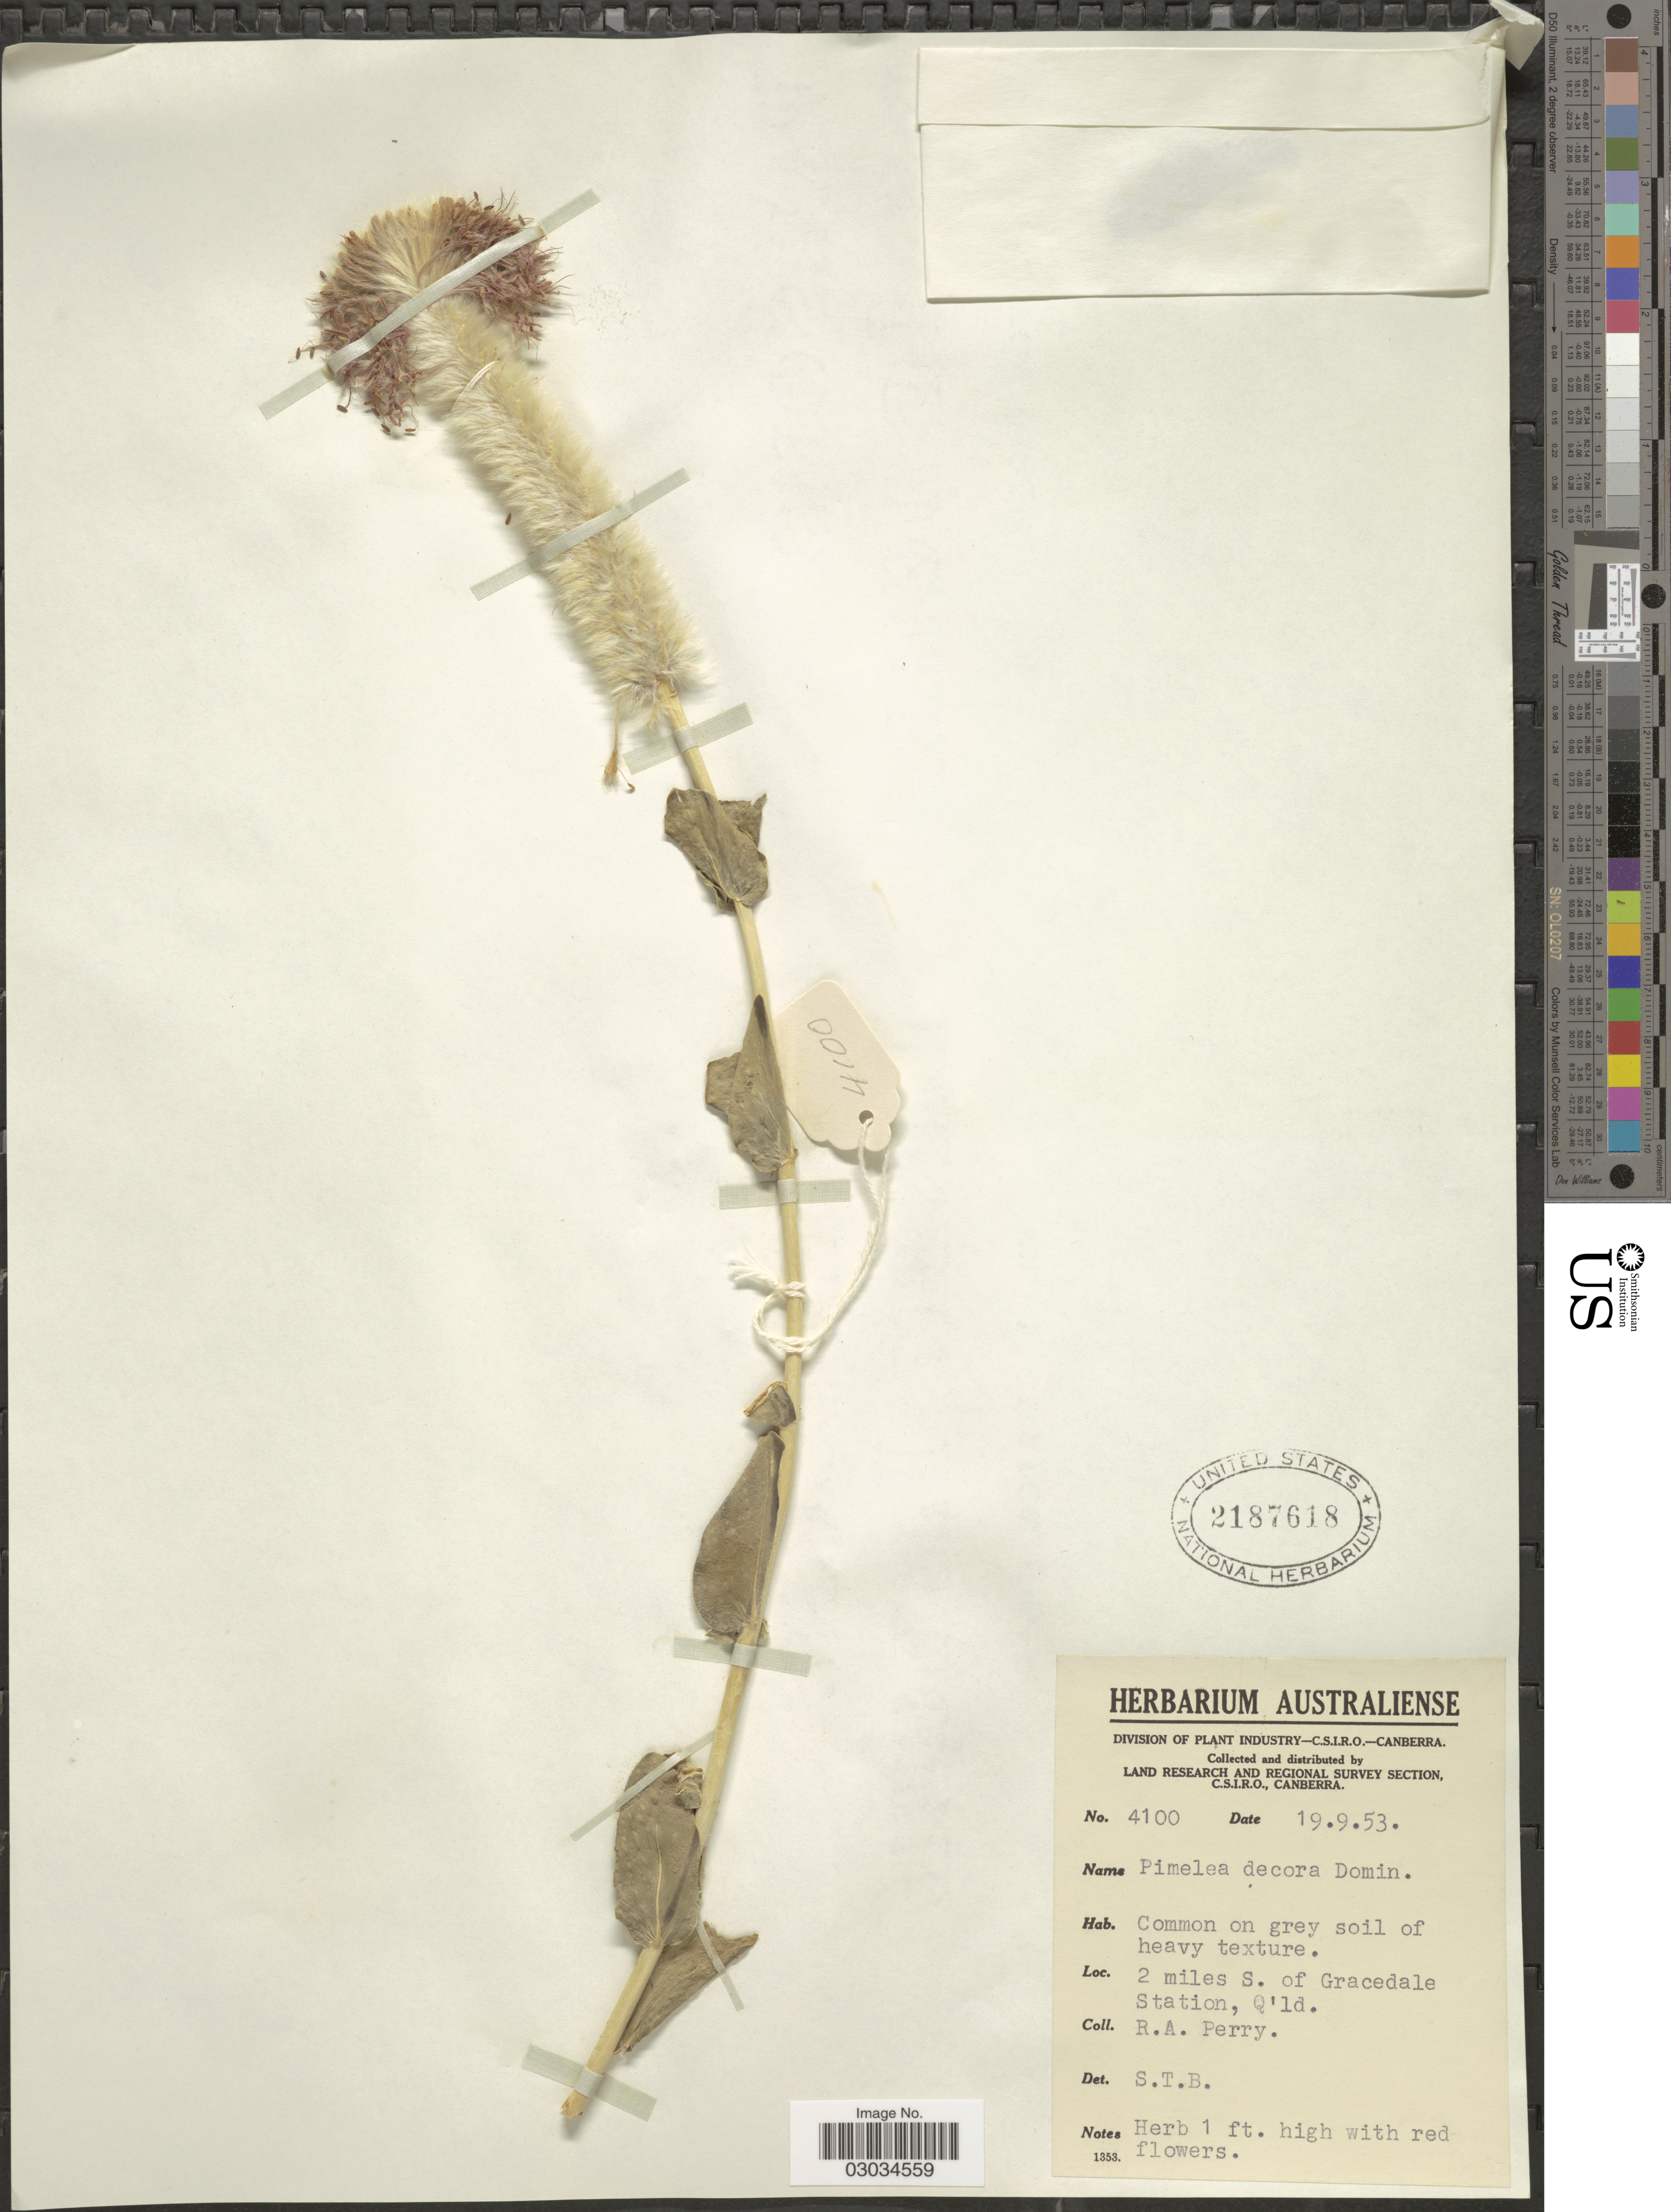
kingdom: Plantae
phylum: Tracheophyta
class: Magnoliopsida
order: Malvales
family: Thymelaeaceae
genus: Pimelea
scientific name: Pimelea decora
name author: Domin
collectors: Perry, R. A.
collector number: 4100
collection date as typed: Transcribed d/m/y: 19/9/53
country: Australia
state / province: Queensland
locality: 2 miles S. of Gracedale Station, Q'ld.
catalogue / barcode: US 2187618